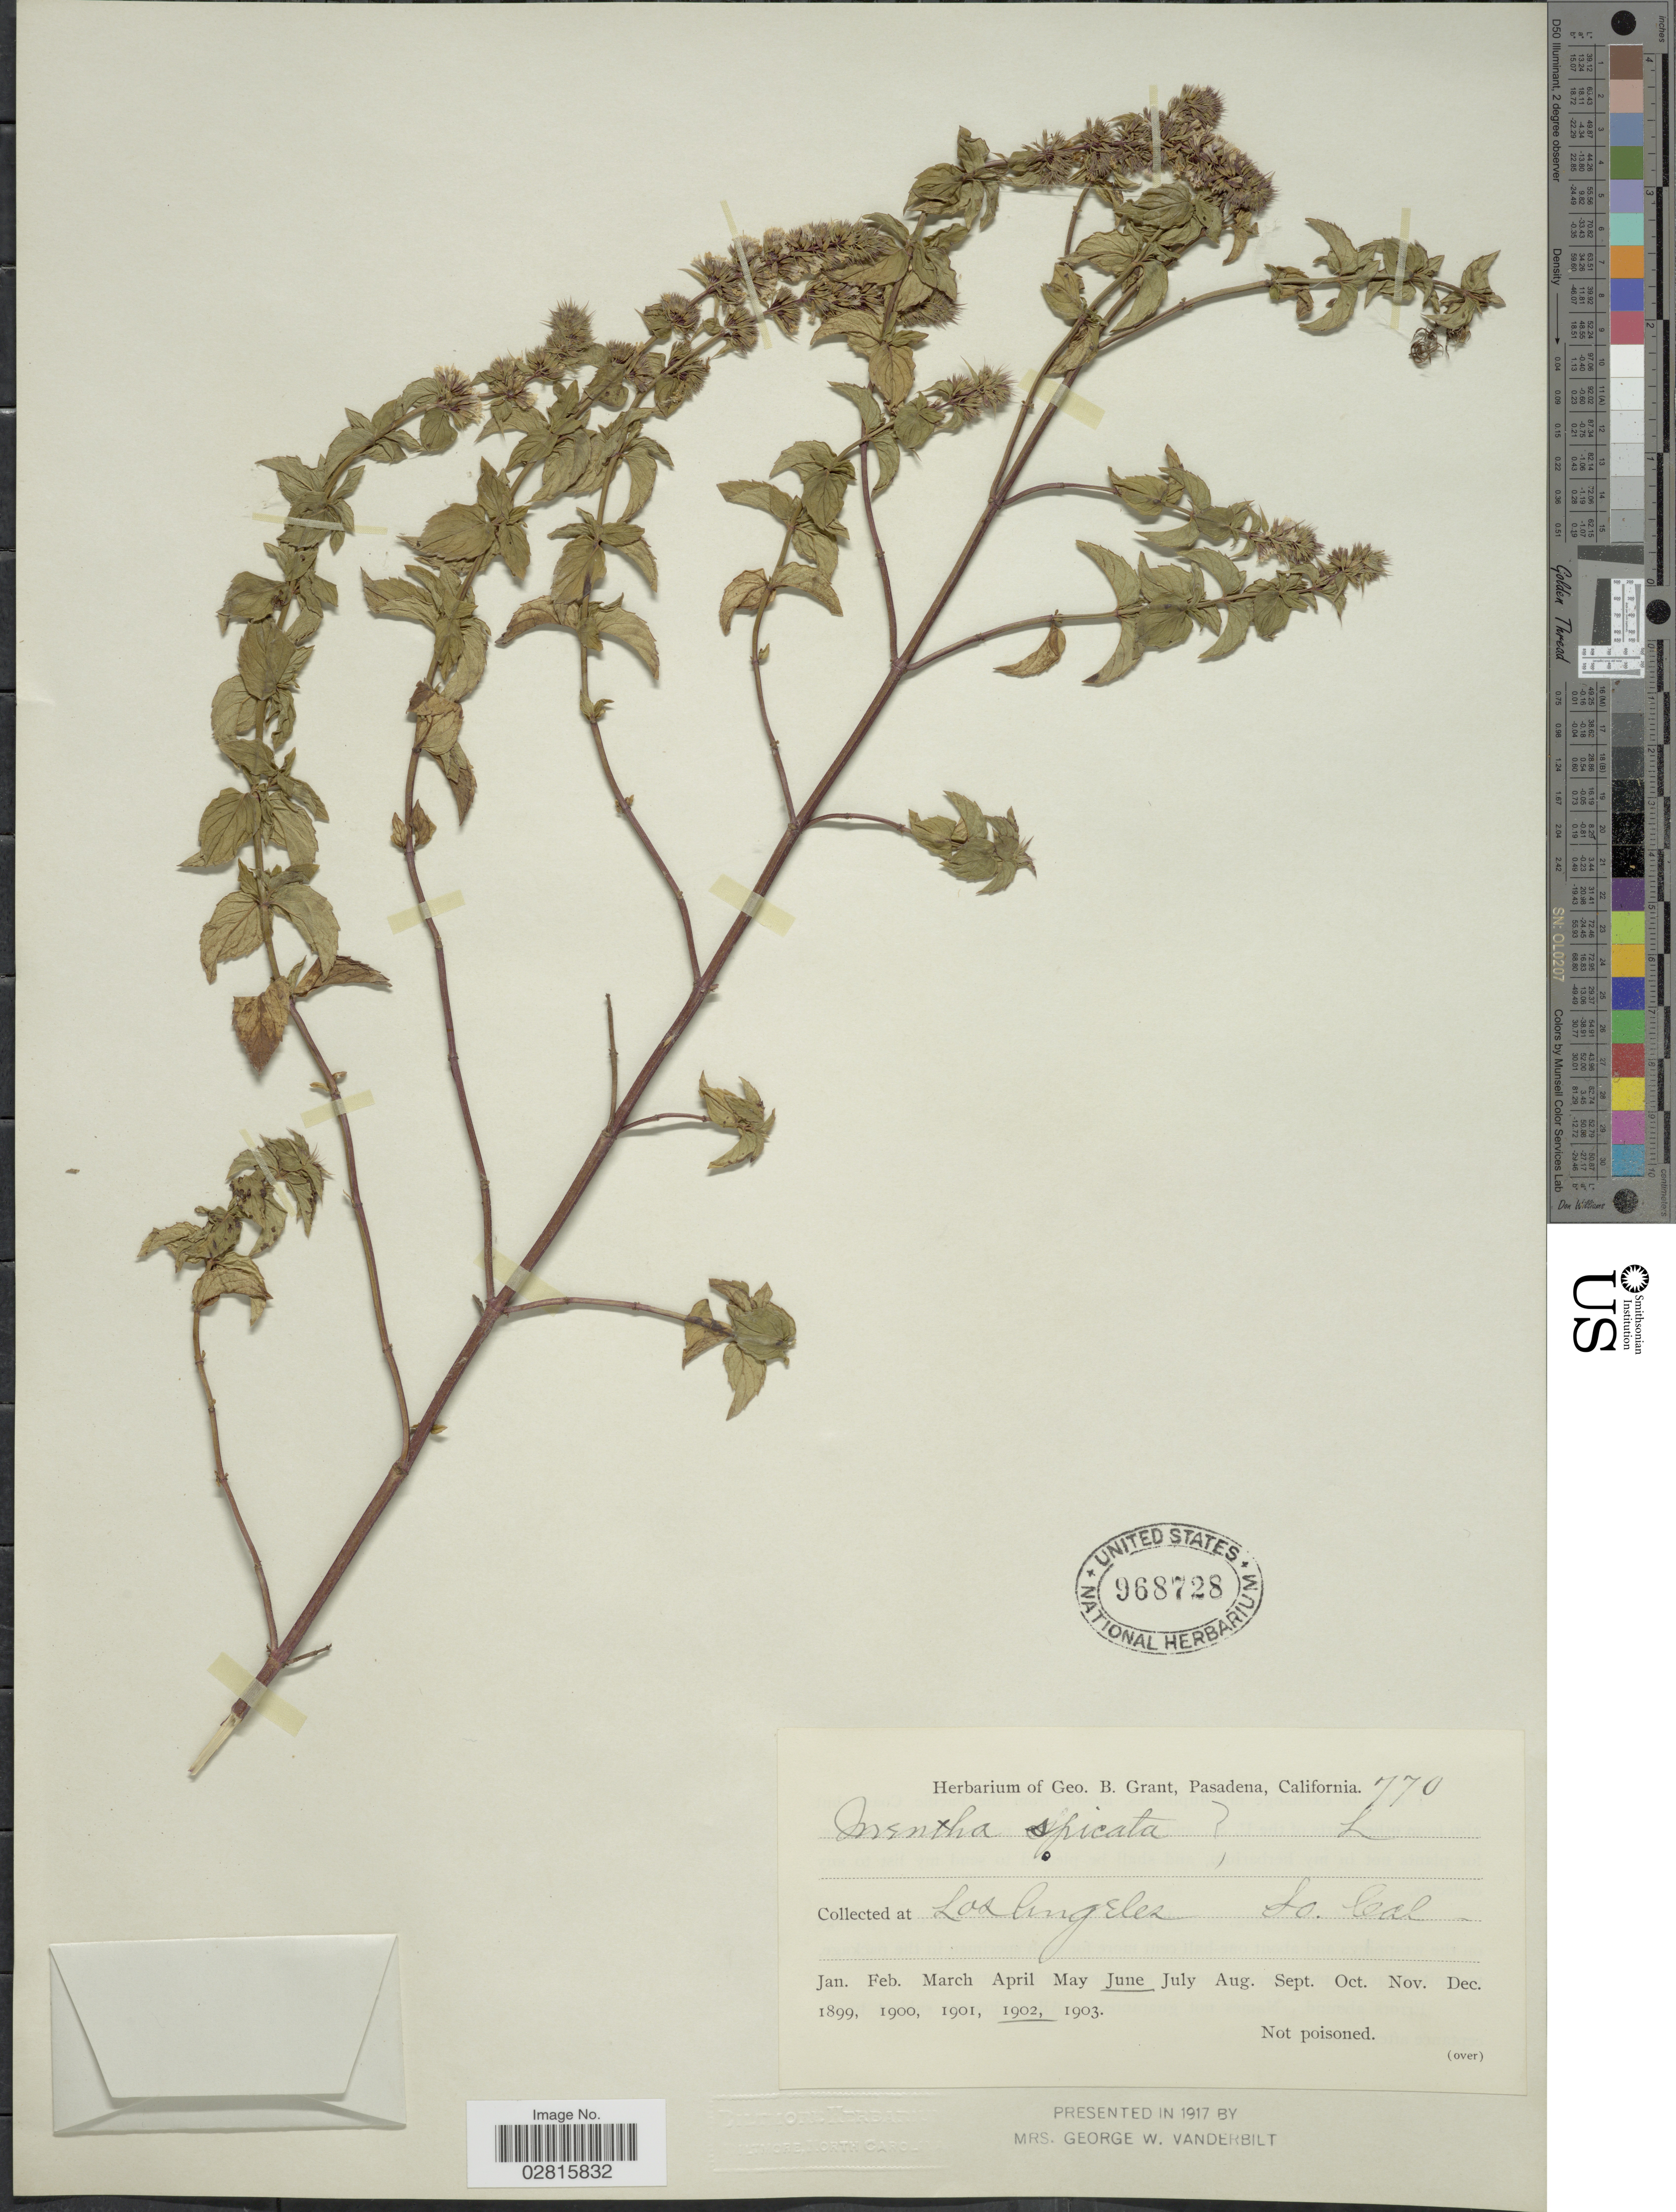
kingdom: Plantae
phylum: Tracheophyta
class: Magnoliopsida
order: Lamiales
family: Lamiaceae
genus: Mentha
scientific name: Mentha spicata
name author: L.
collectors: ex herb. Geo. B. Grant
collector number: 770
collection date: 1902-06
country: United States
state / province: California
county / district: Los Angeles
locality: Los Angeles, So. Cal.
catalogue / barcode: US 968728